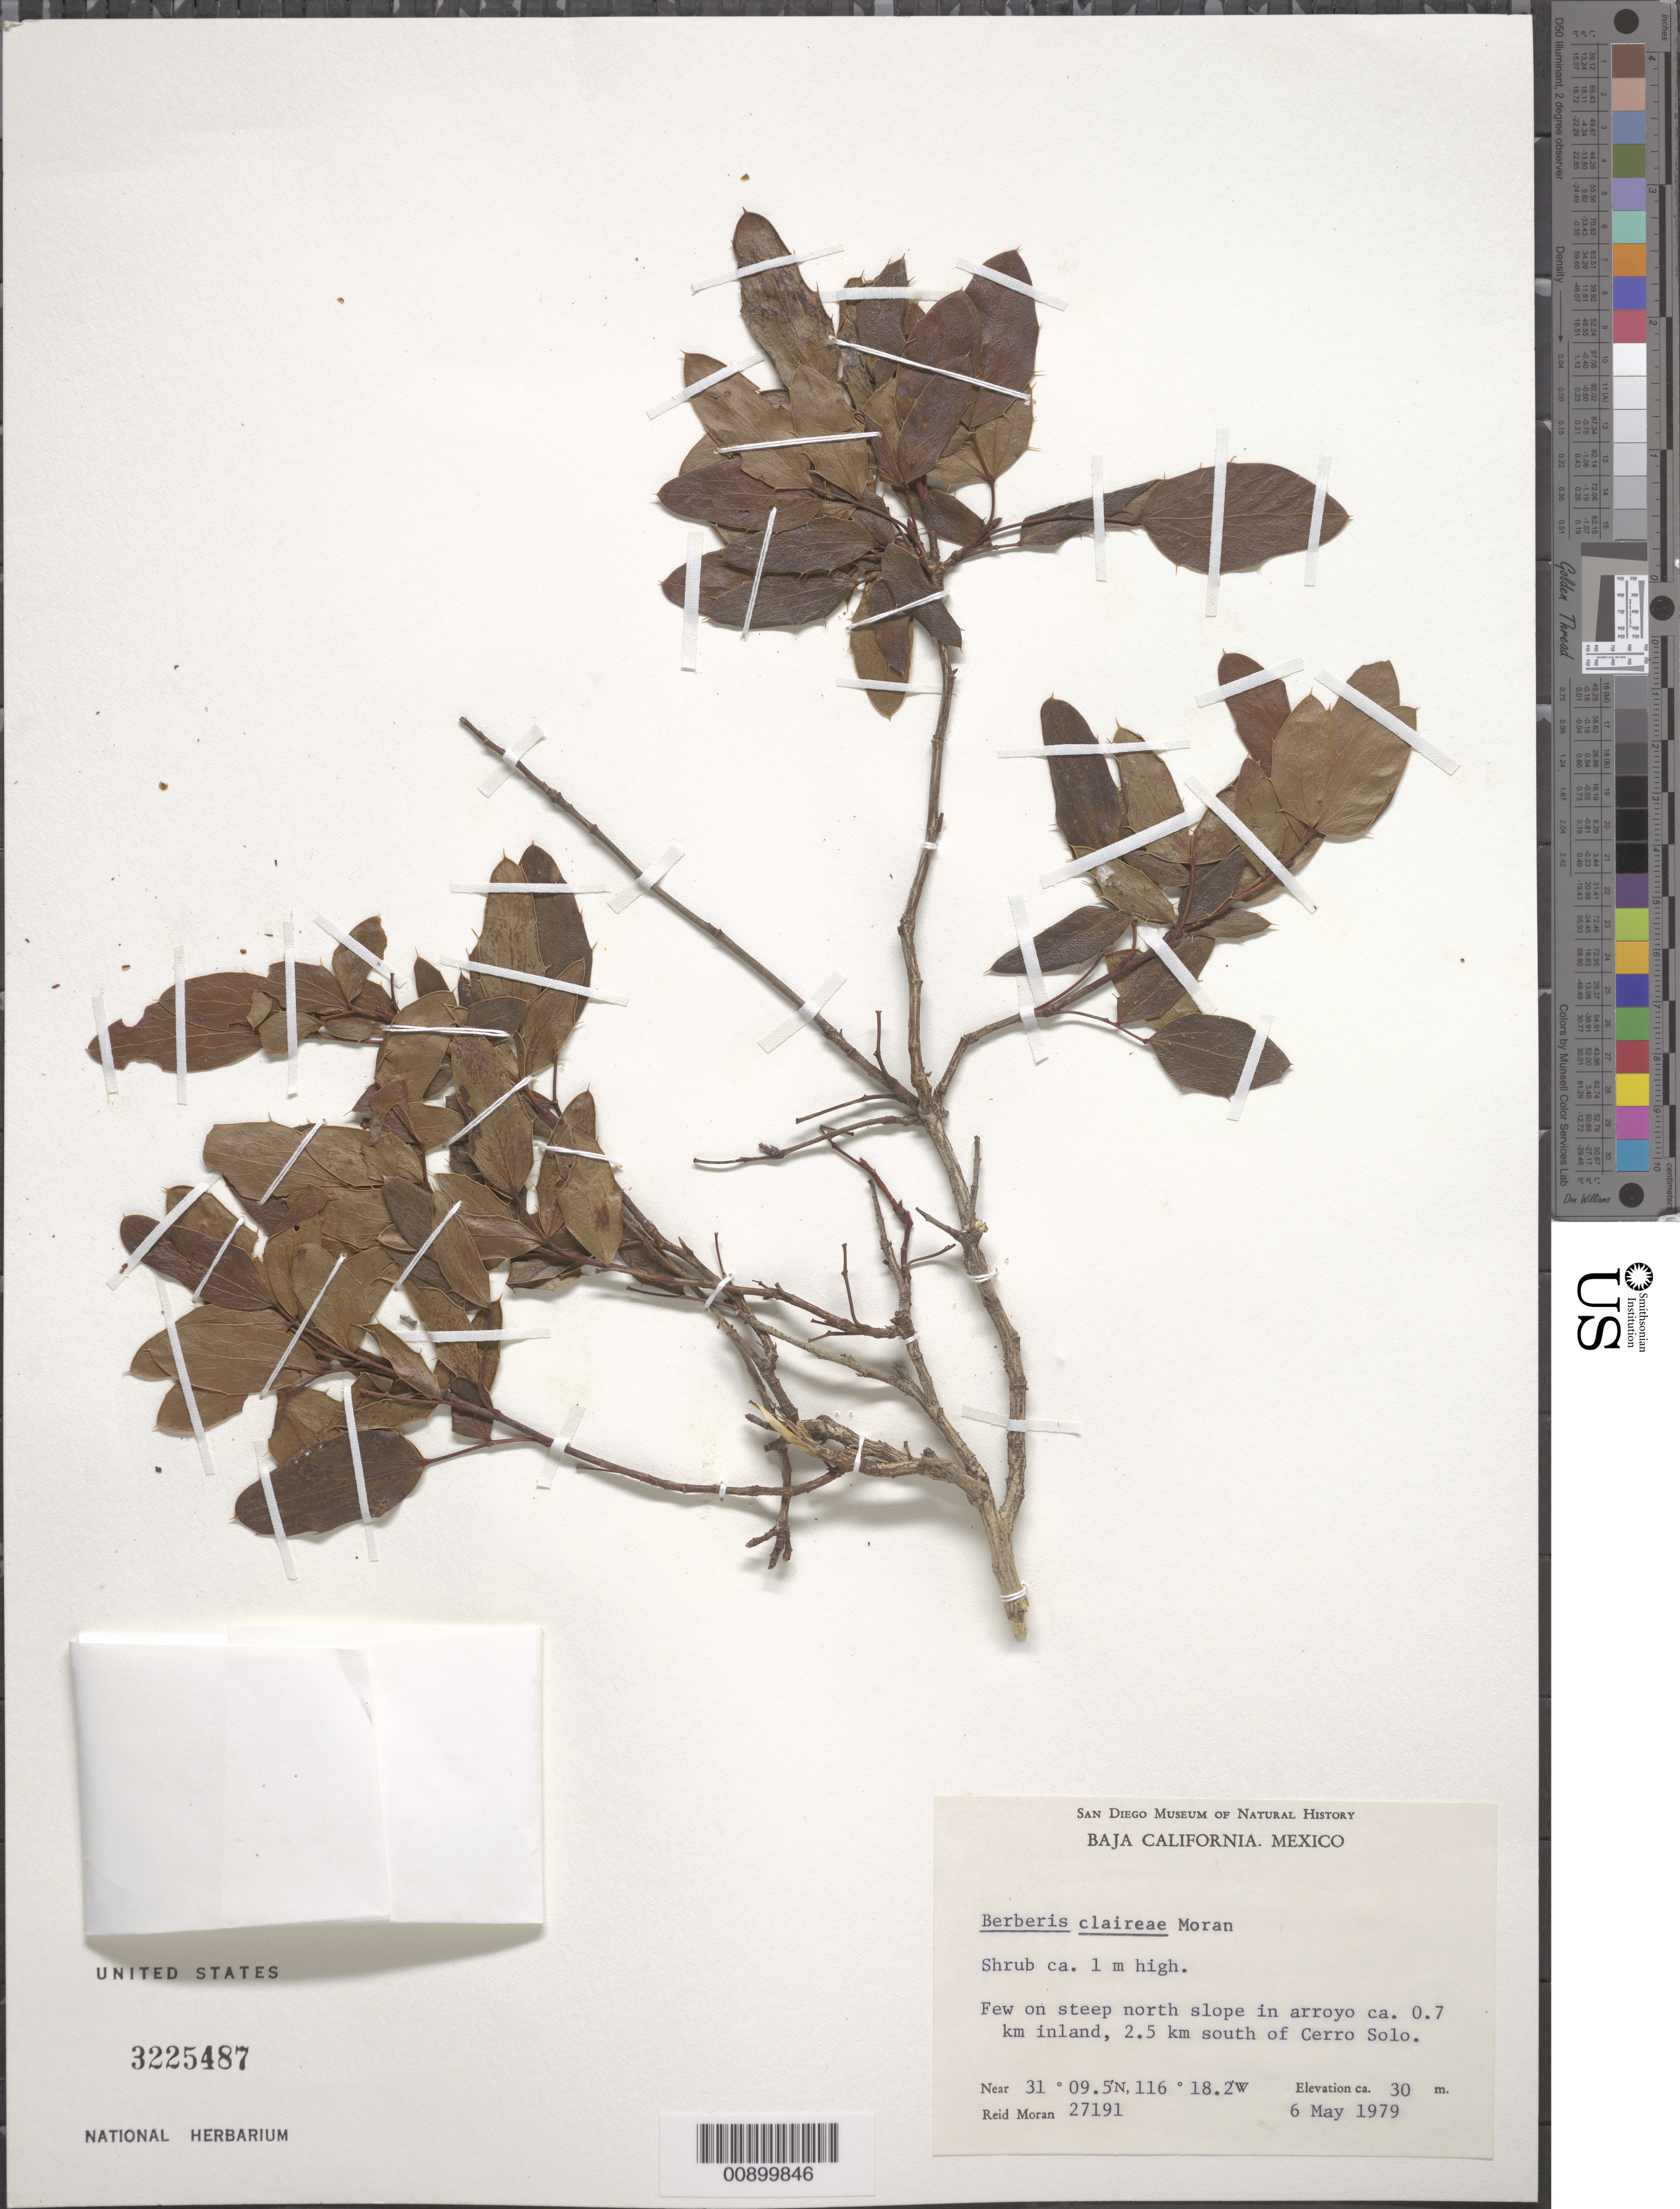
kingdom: Plantae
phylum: Tracheophyta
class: Magnoliopsida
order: Ranunculales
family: Berberidaceae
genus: Mahonia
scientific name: Mahonia claireae Moran, ined.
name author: Moran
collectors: R. V. Moran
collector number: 27191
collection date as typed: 06 May 1979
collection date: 1979-05-06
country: Mexico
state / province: Baja California Norte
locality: In arroyo ca. 0.7 km inland, 2.5 km south of Cerro Solo.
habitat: On steep north slope in arroyo.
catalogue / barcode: US 3225487